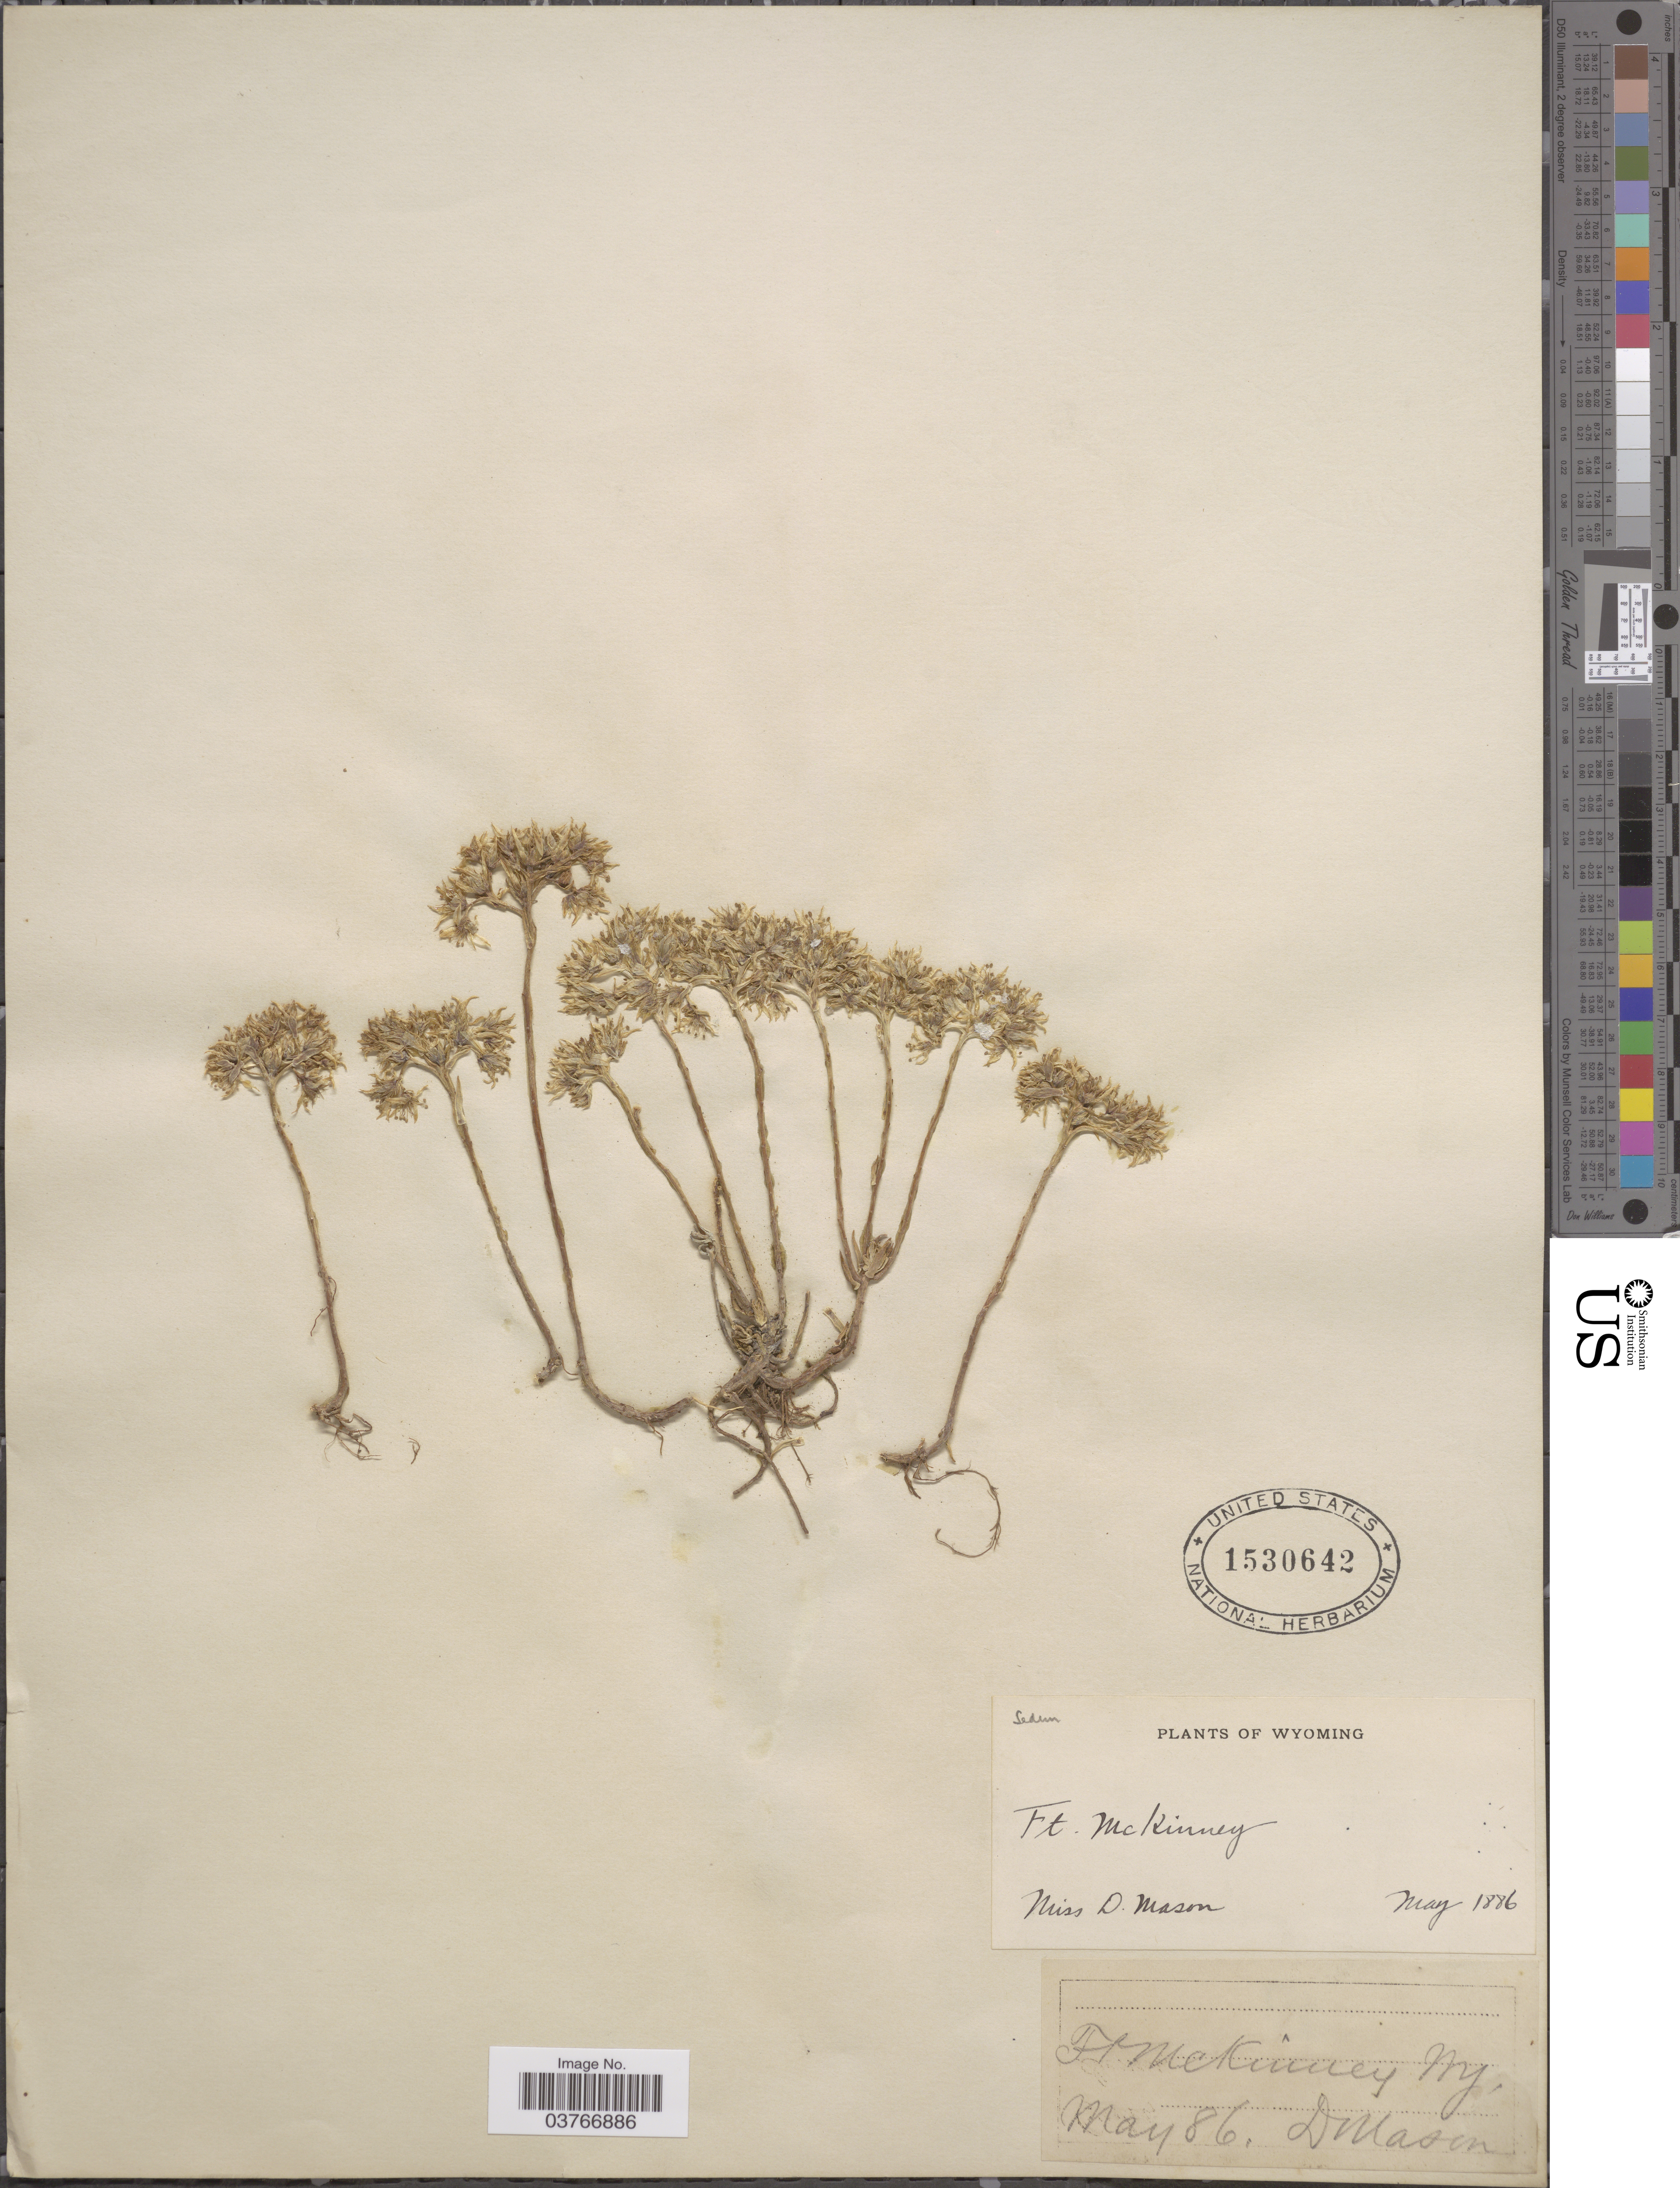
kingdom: Plantae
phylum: Tracheophyta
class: Magnoliopsida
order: Saxifragales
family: Crassulaceae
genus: Sedum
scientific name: Sedum sp.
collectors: D. Mason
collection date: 1886-05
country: United States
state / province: Wyoming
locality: Ft. McKinney.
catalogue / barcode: US 1530642